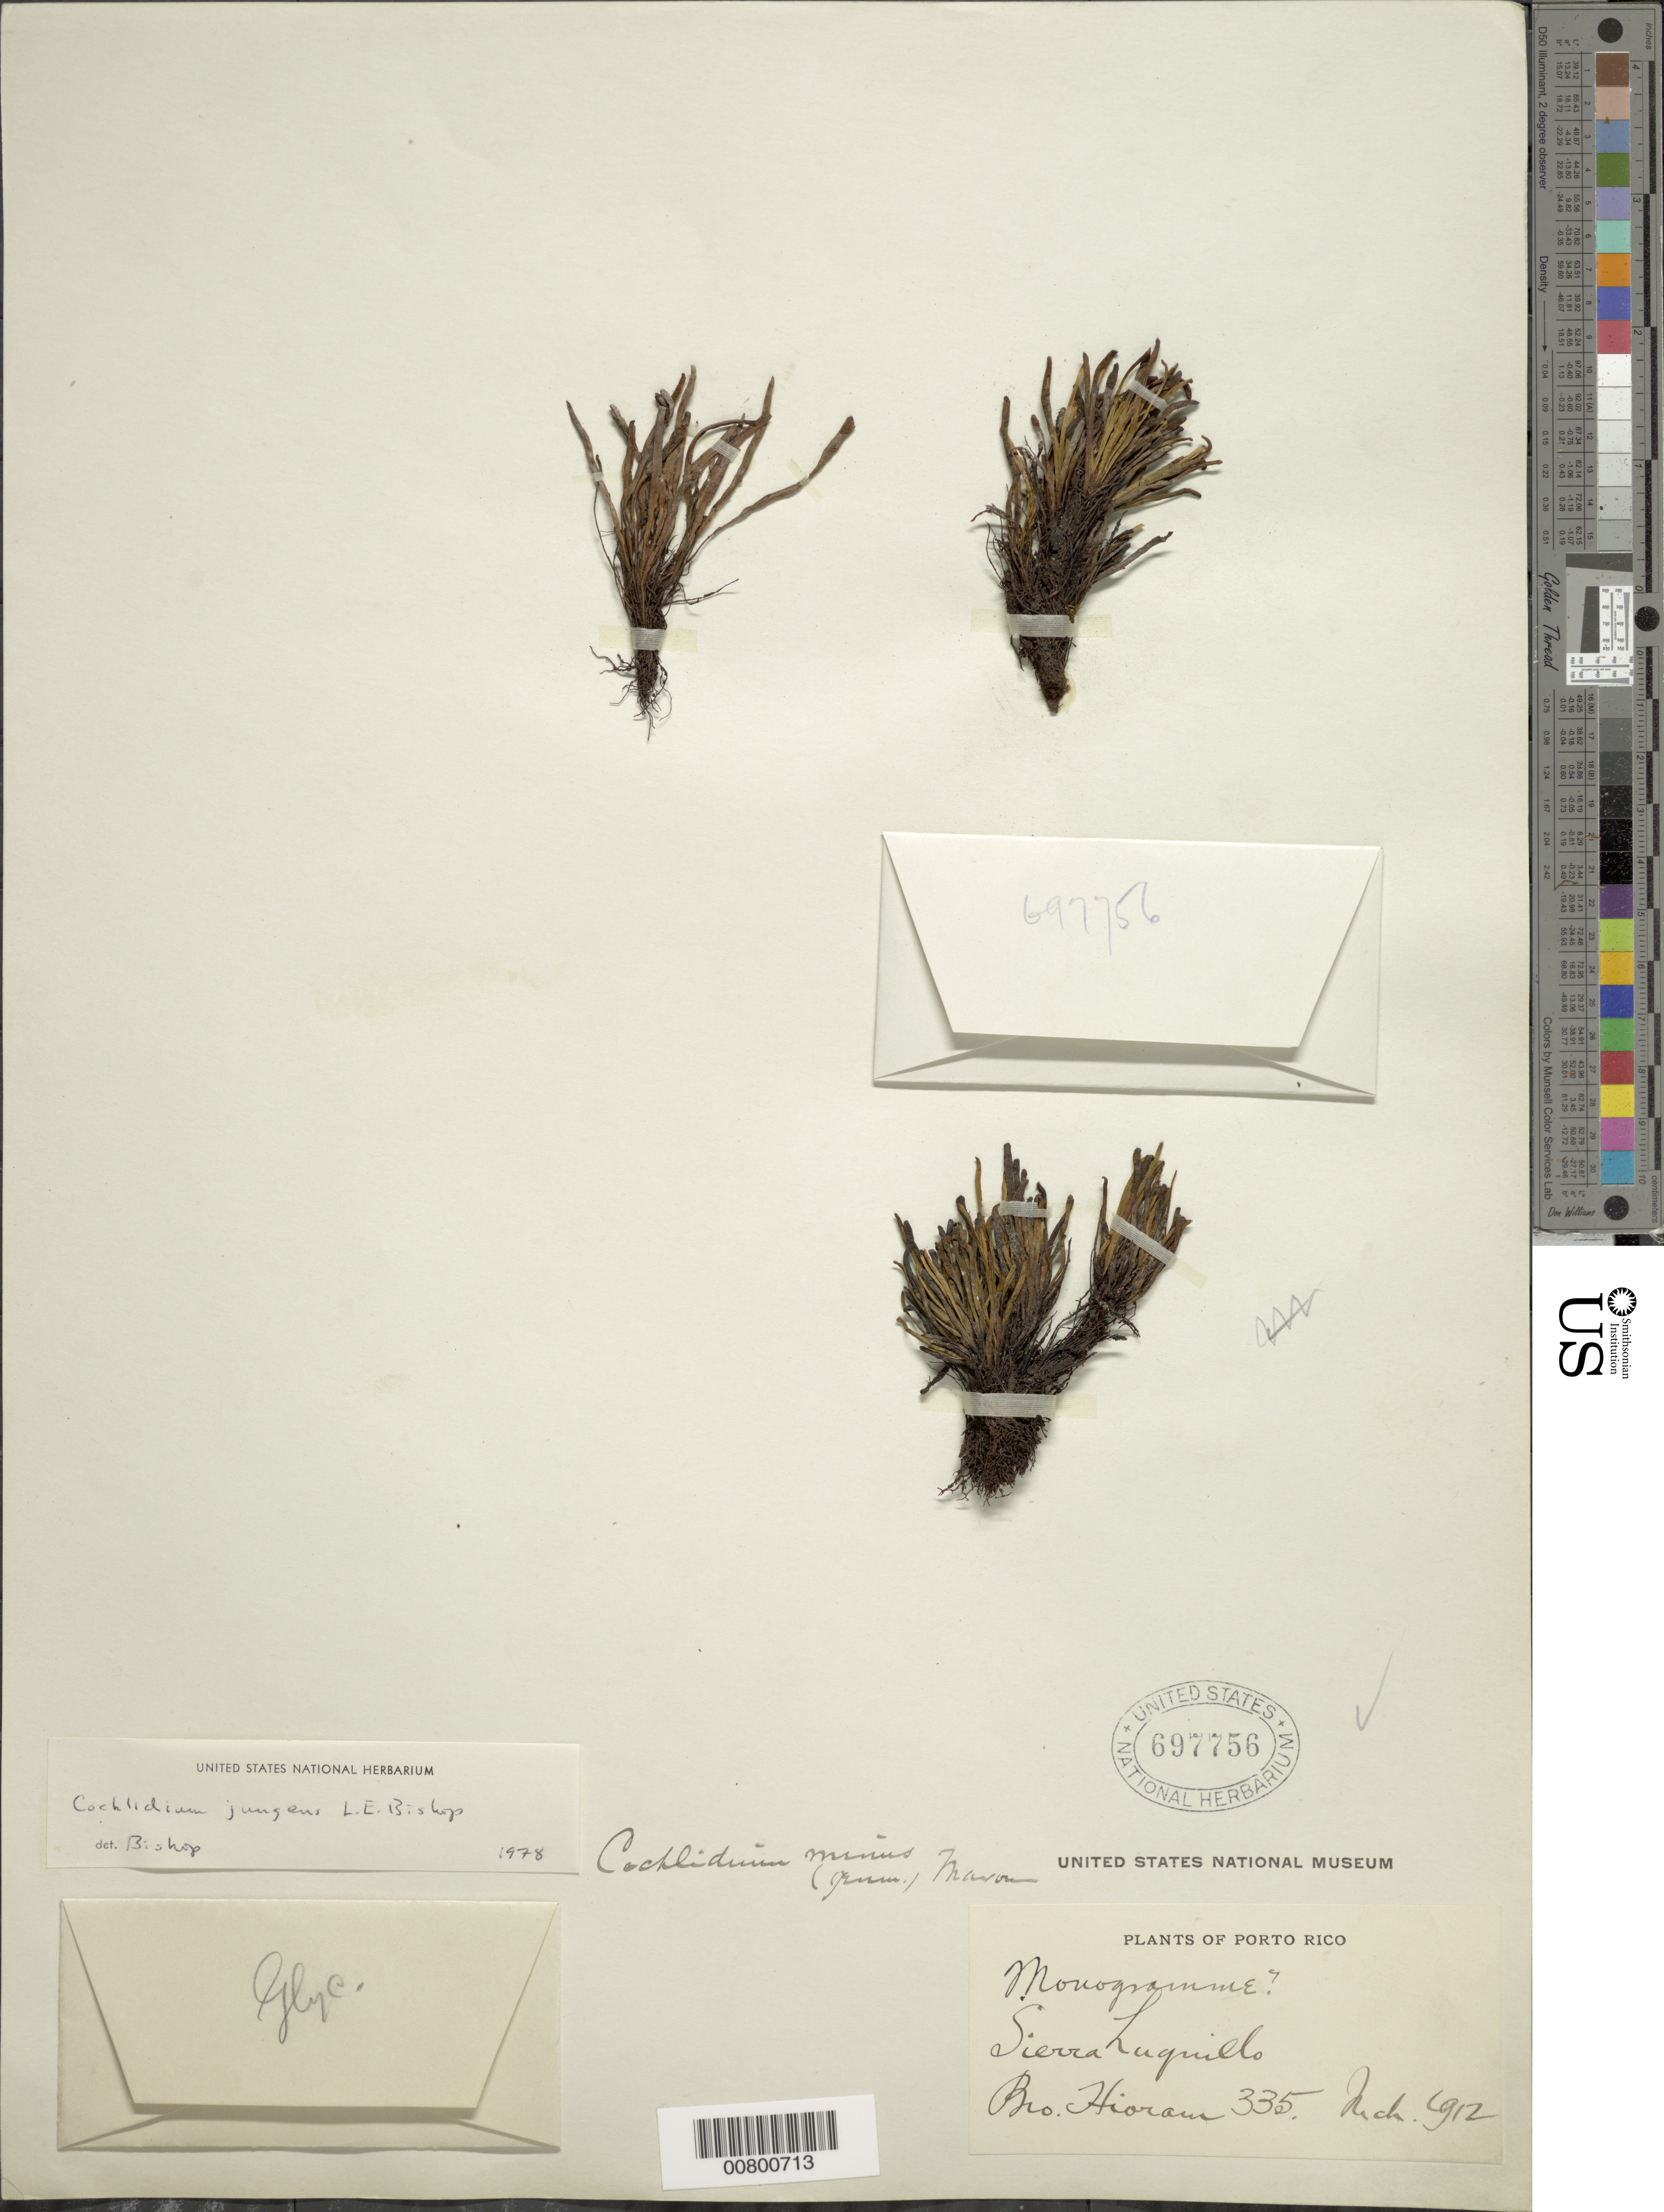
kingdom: Plantae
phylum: Tracheophyta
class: Polypodiopsida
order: Polypodiales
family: Polypodiaceae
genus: Cochlidium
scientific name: Cochlidium jungens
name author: L.E. Bishop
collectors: Bro. Hioram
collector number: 335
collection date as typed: Mar 1912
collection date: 1912-03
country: Puerto Rico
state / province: Luquillo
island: Puerto Rico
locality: Sierra Luquillo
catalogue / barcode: US 697756